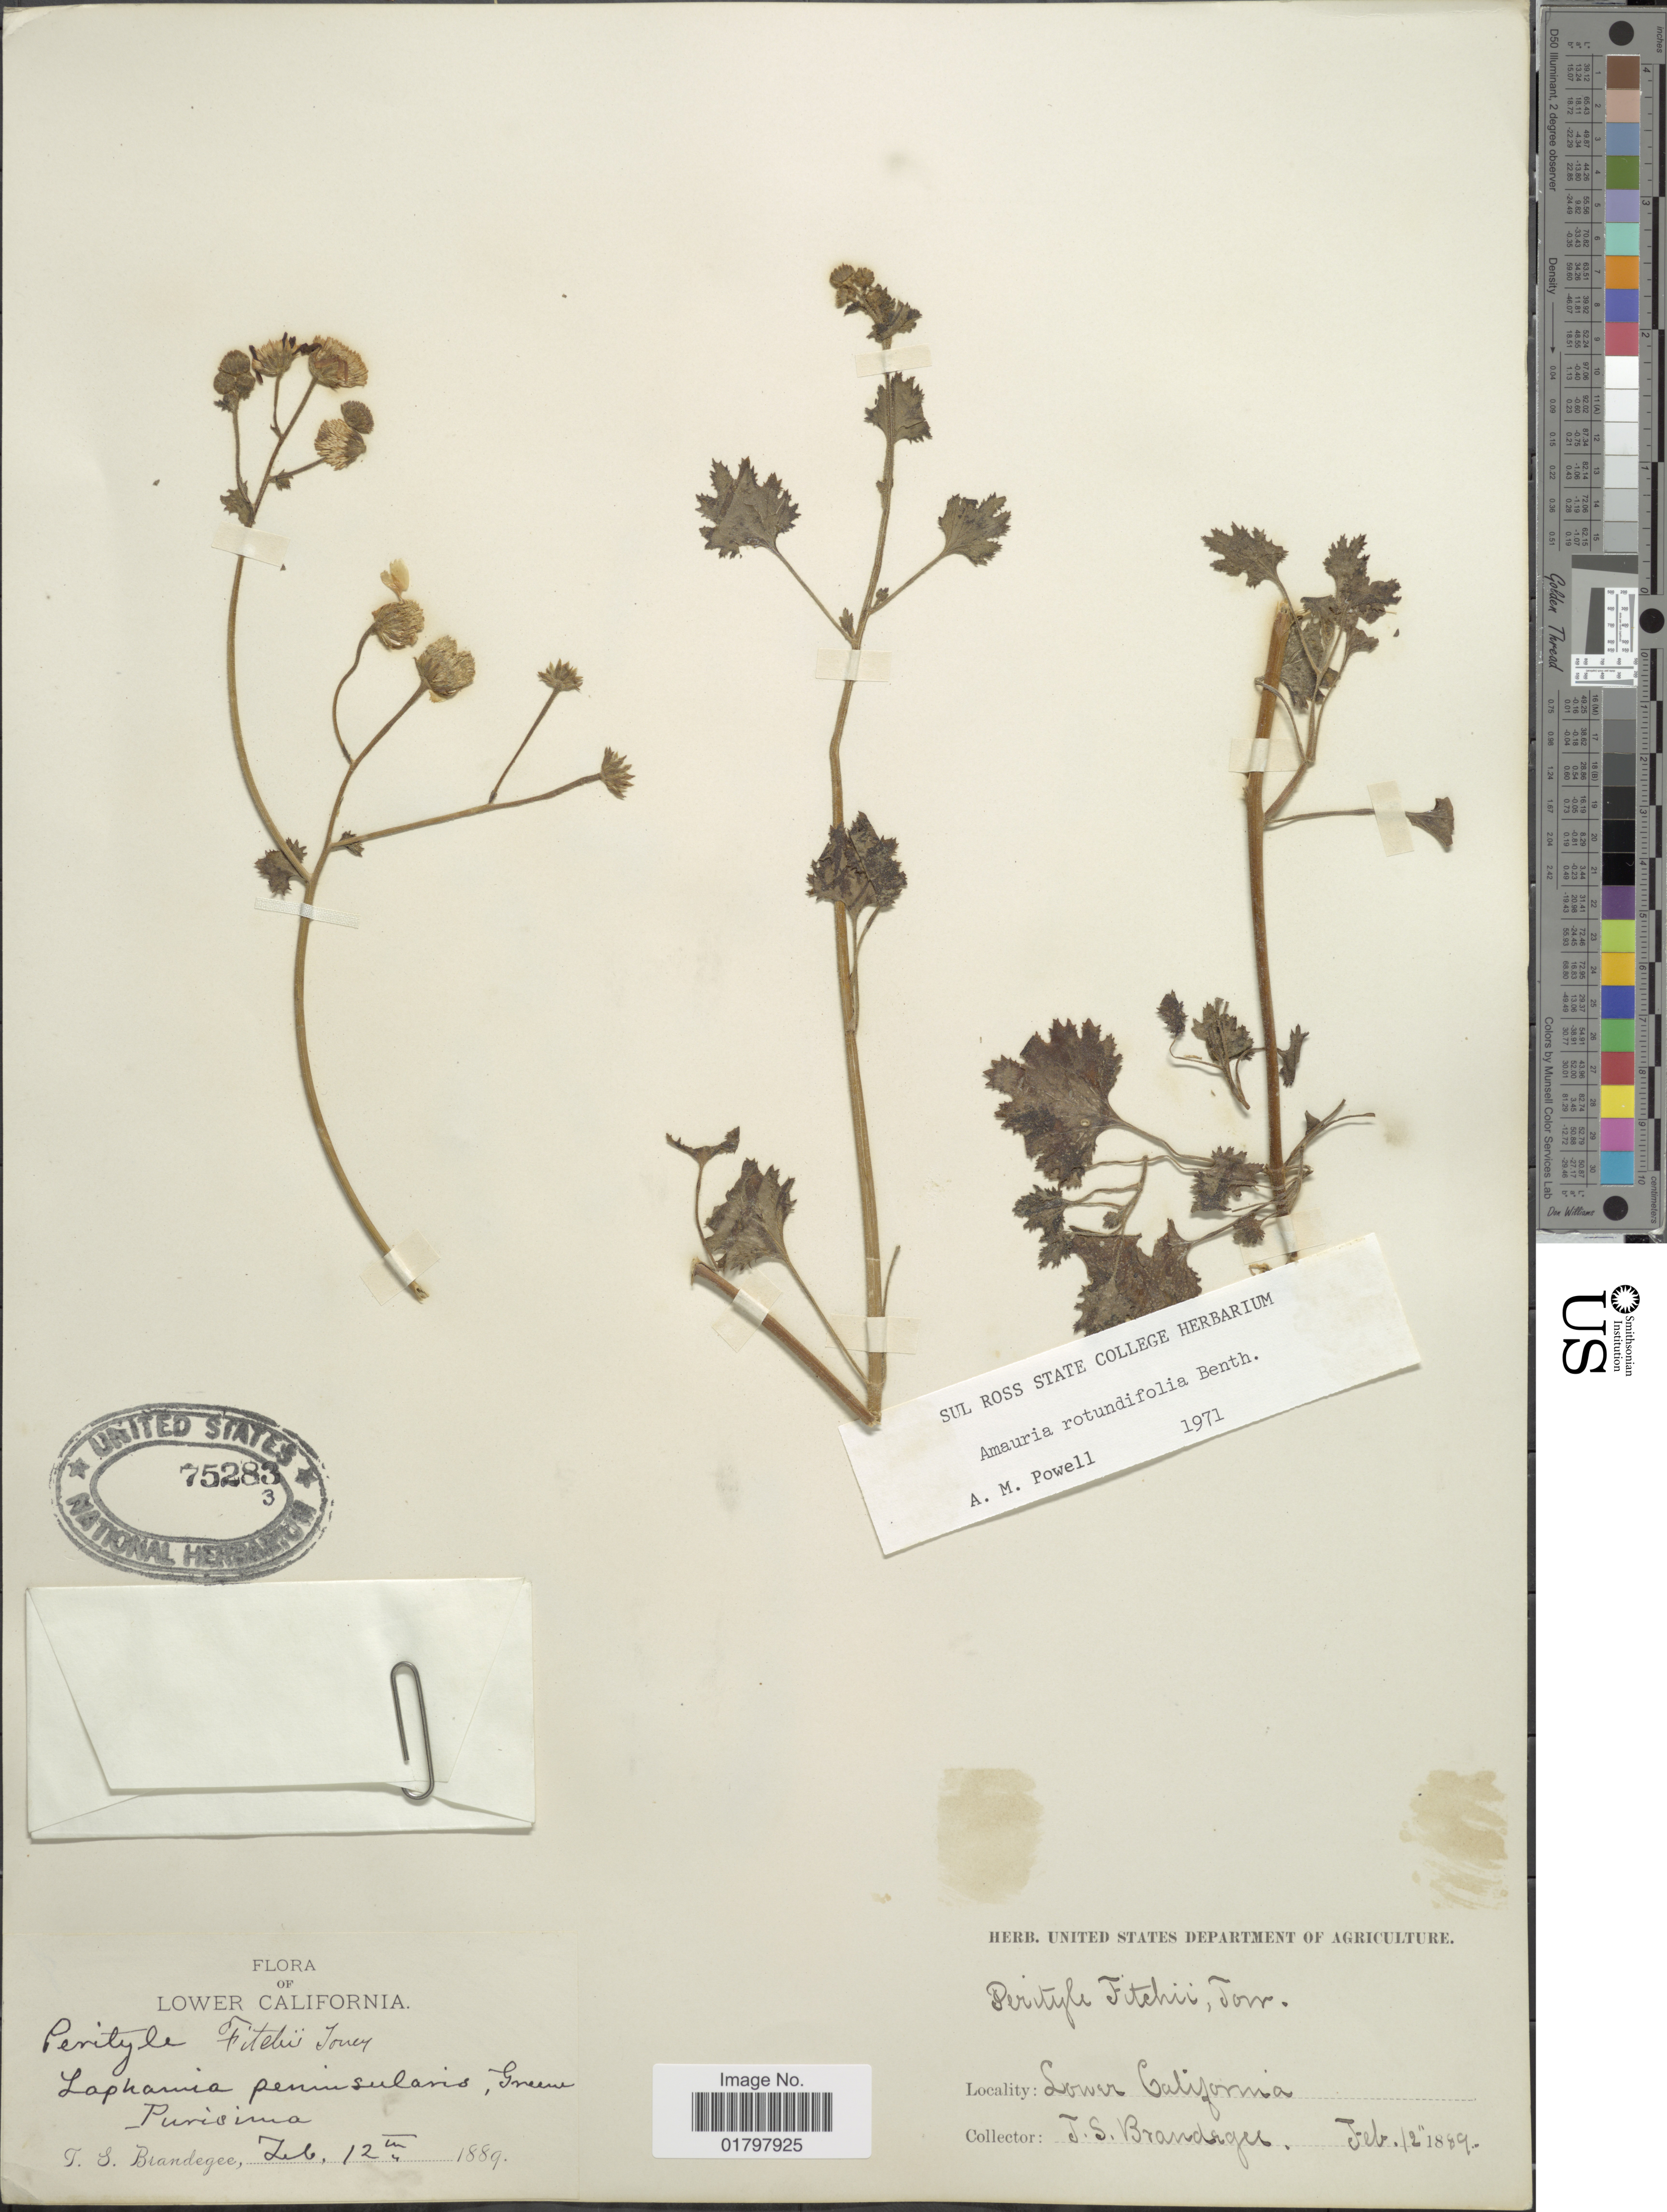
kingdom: Plantae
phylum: Tracheophyta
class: Magnoliopsida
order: Asterales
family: Asteraceae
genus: Amauria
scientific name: Amauria rotundifolia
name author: Benth.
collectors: T. S. Brandegee (herbarium)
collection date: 1889-02-12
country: Mexico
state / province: Baja California Sur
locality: Lower California. Purisima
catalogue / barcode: US 75283